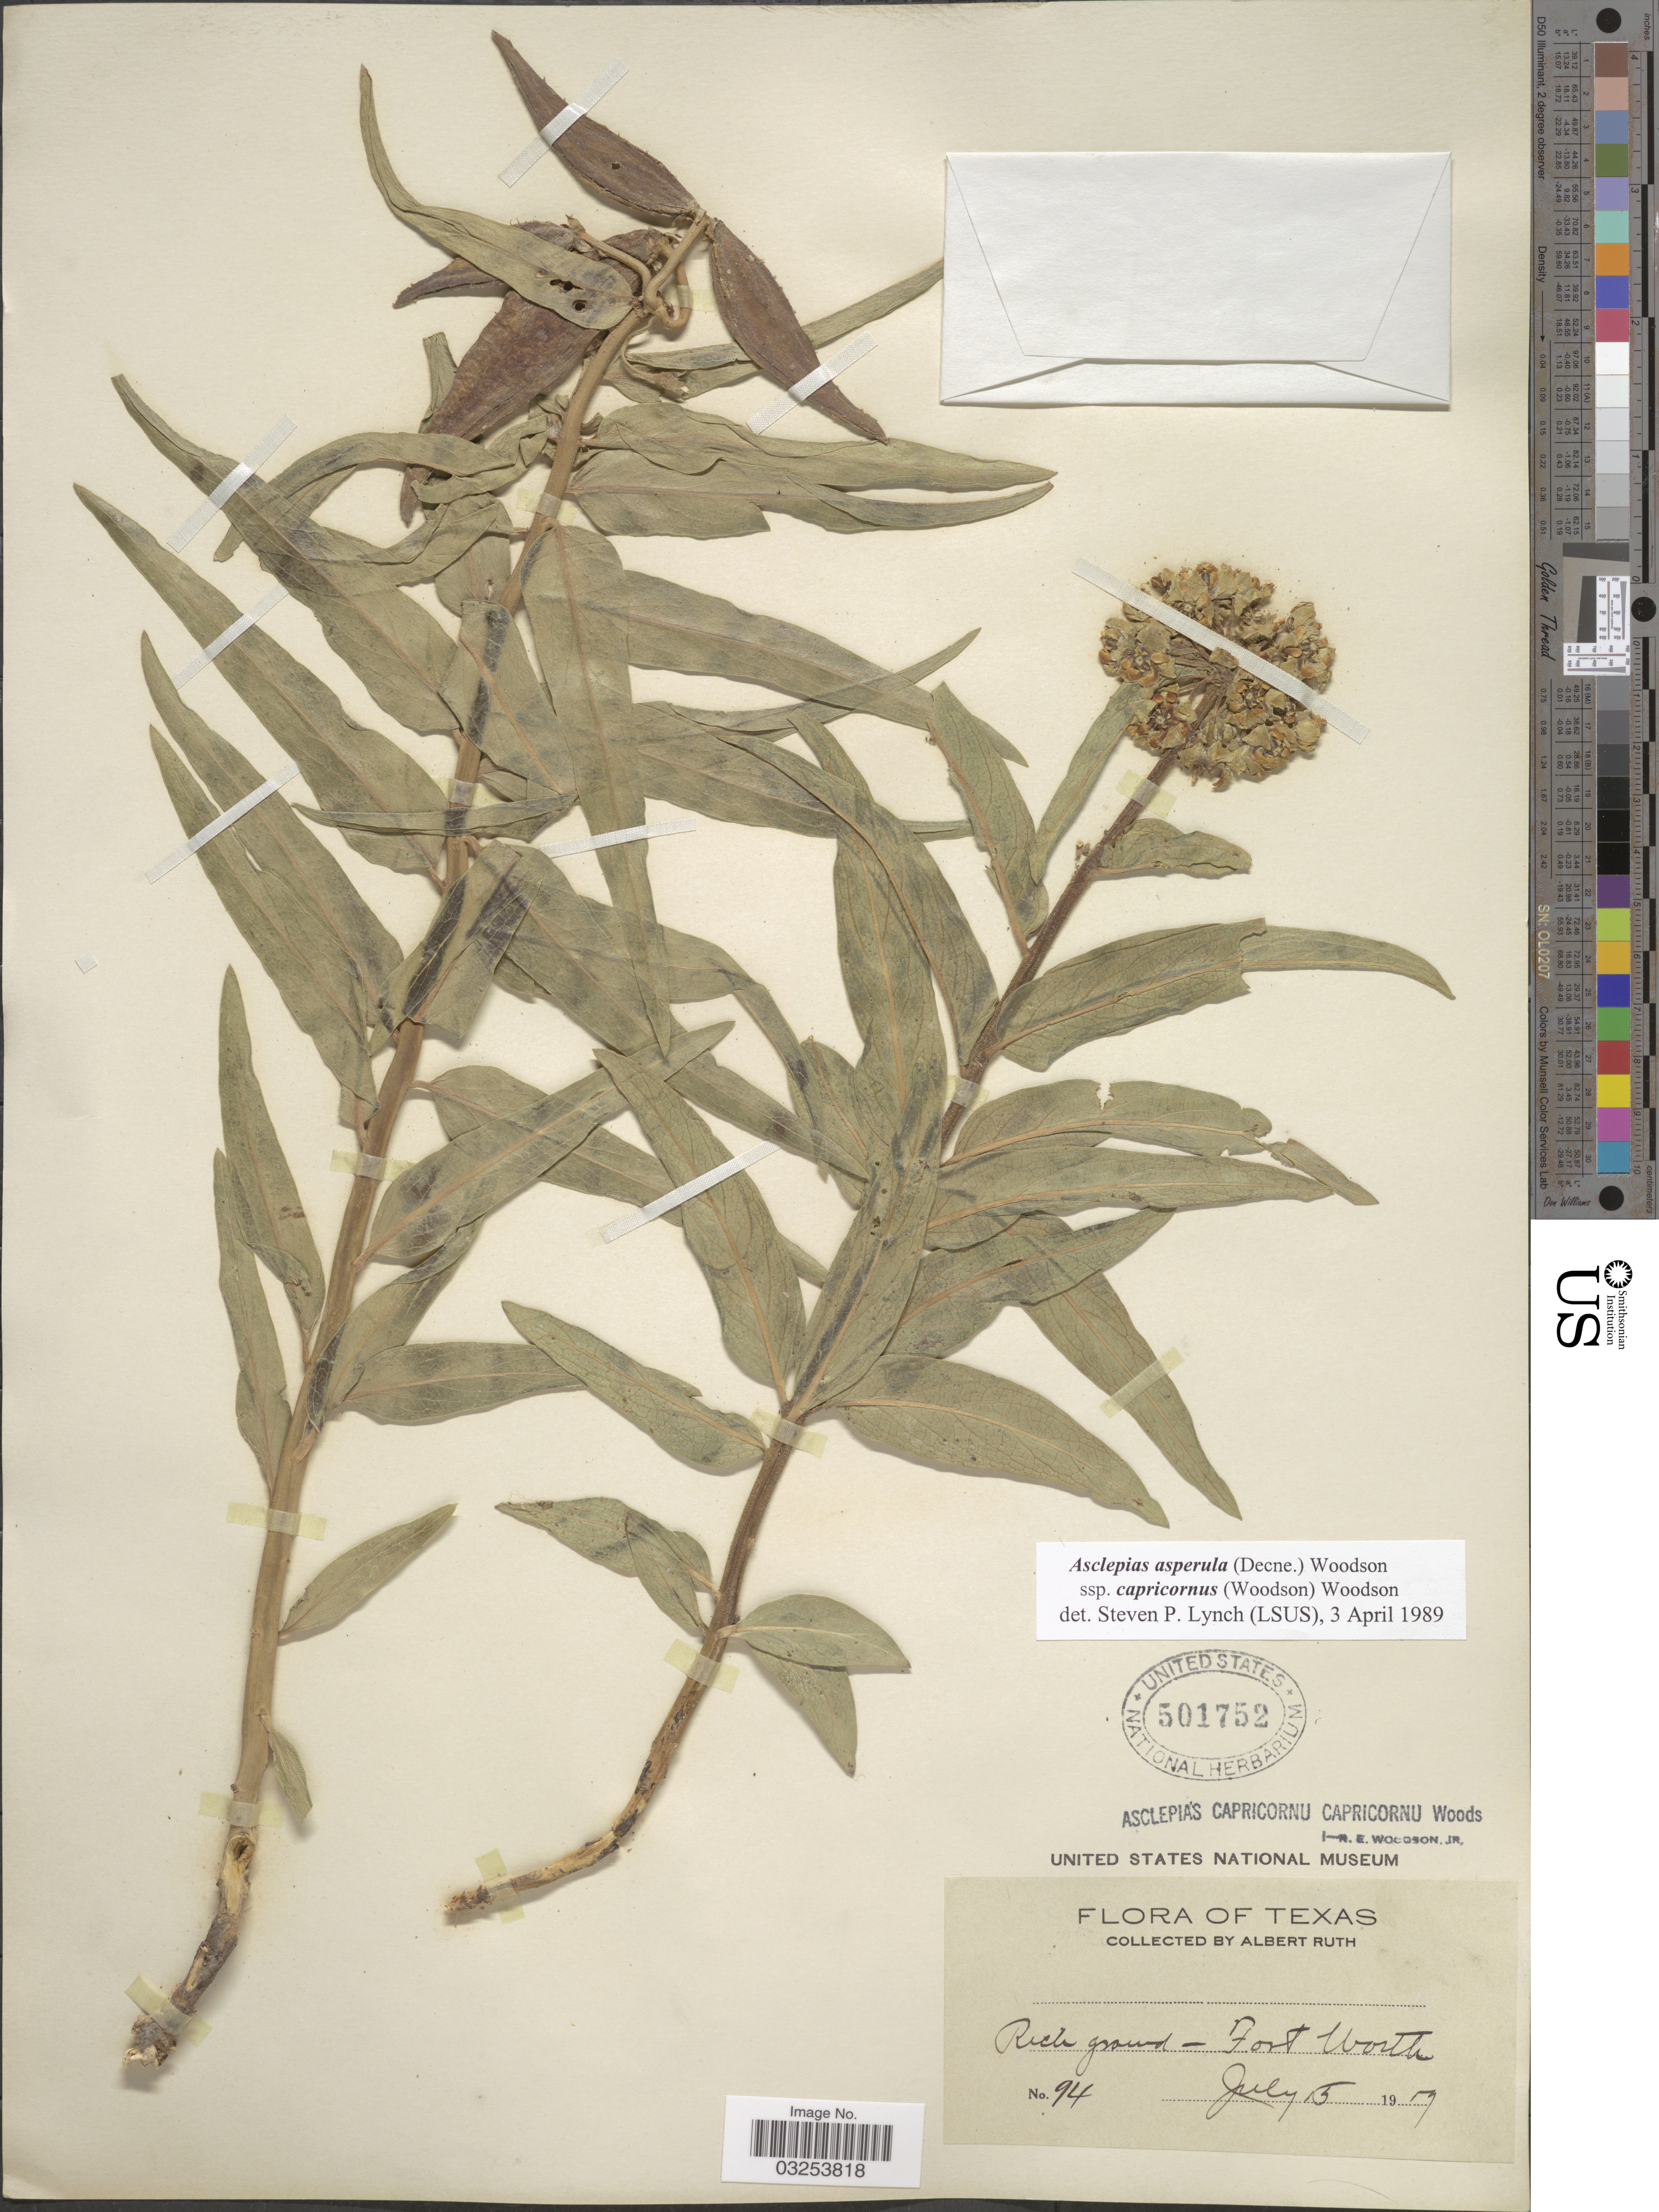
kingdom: Plantae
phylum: Tracheophyta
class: Magnoliopsida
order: Gentianales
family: Apocynaceae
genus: Asclepias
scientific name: Asclepias asperula subsp. capricornus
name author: Woodson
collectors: A. Ruth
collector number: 94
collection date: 1909-07-15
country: United States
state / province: Texas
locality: Fort Worth.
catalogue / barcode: US 501752